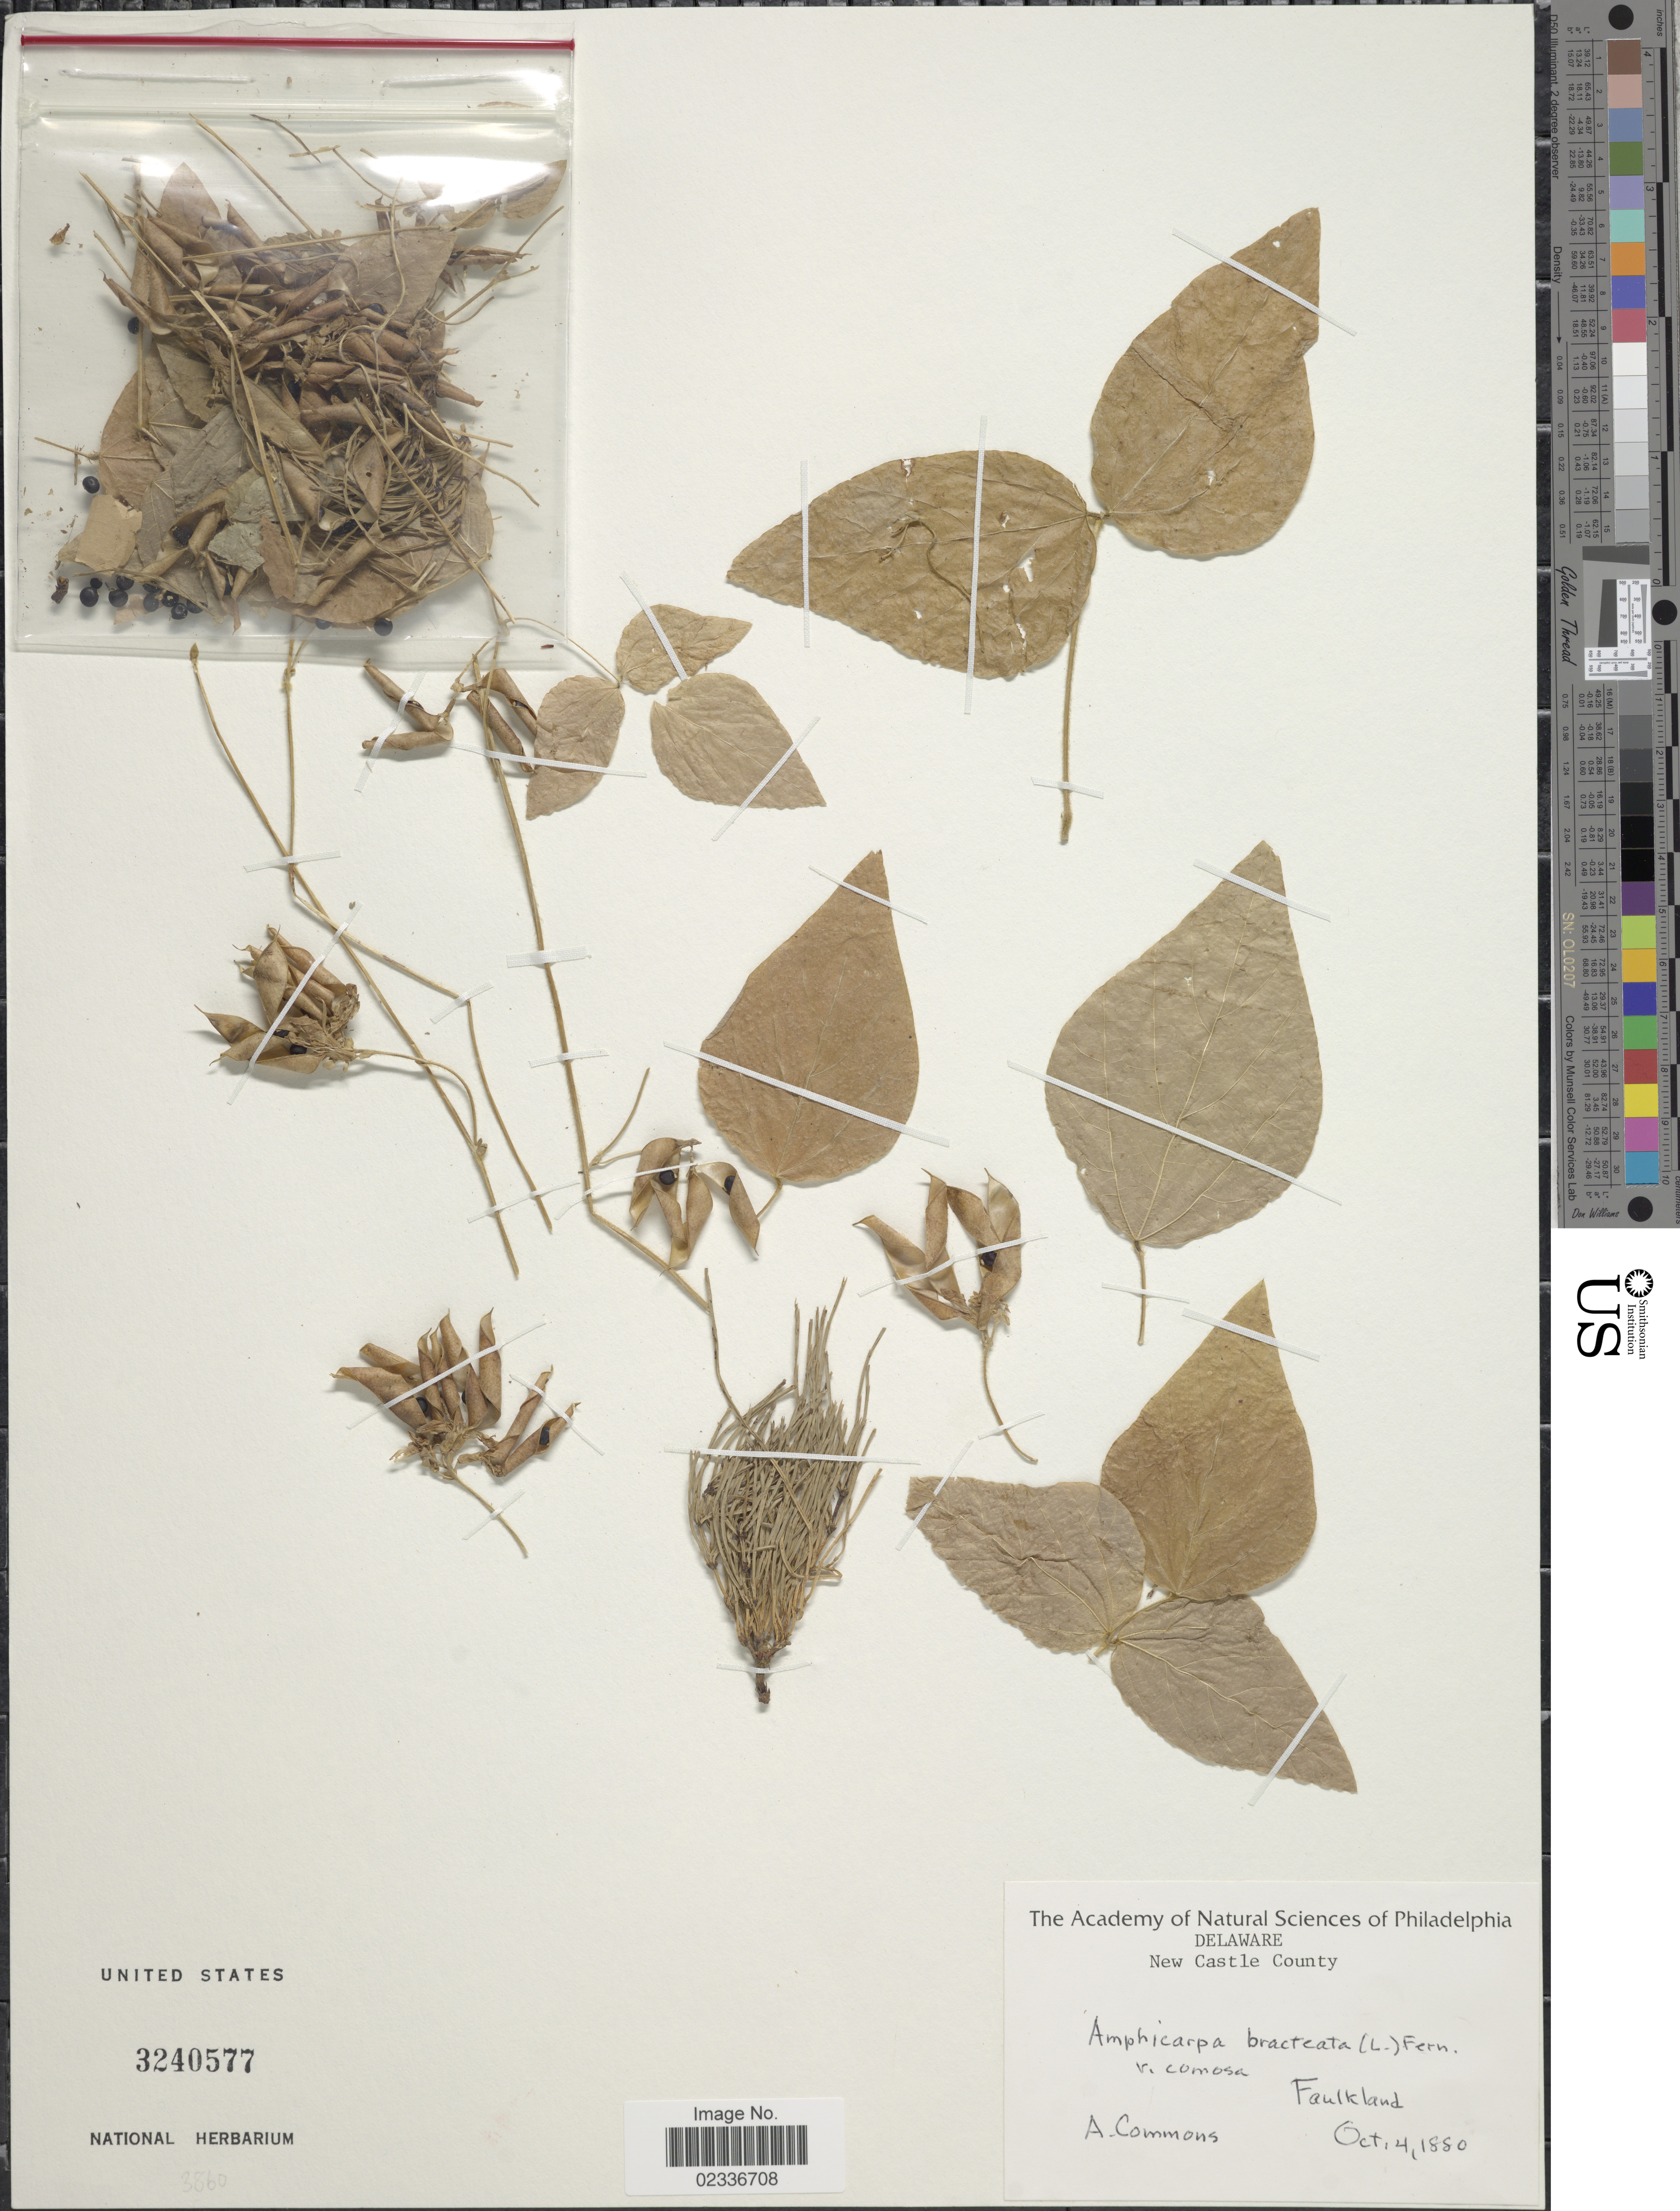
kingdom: Plantae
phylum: Tracheophyta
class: Magnoliopsida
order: Fabales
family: Fabaceae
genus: Amphicarpaea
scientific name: Amphicarpaea bracteata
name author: (L.) Fernald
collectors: A. Commons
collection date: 1880-10-04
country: United States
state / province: Delaware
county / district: New Castle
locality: New Castle County, Faulkland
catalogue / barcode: US 3240577